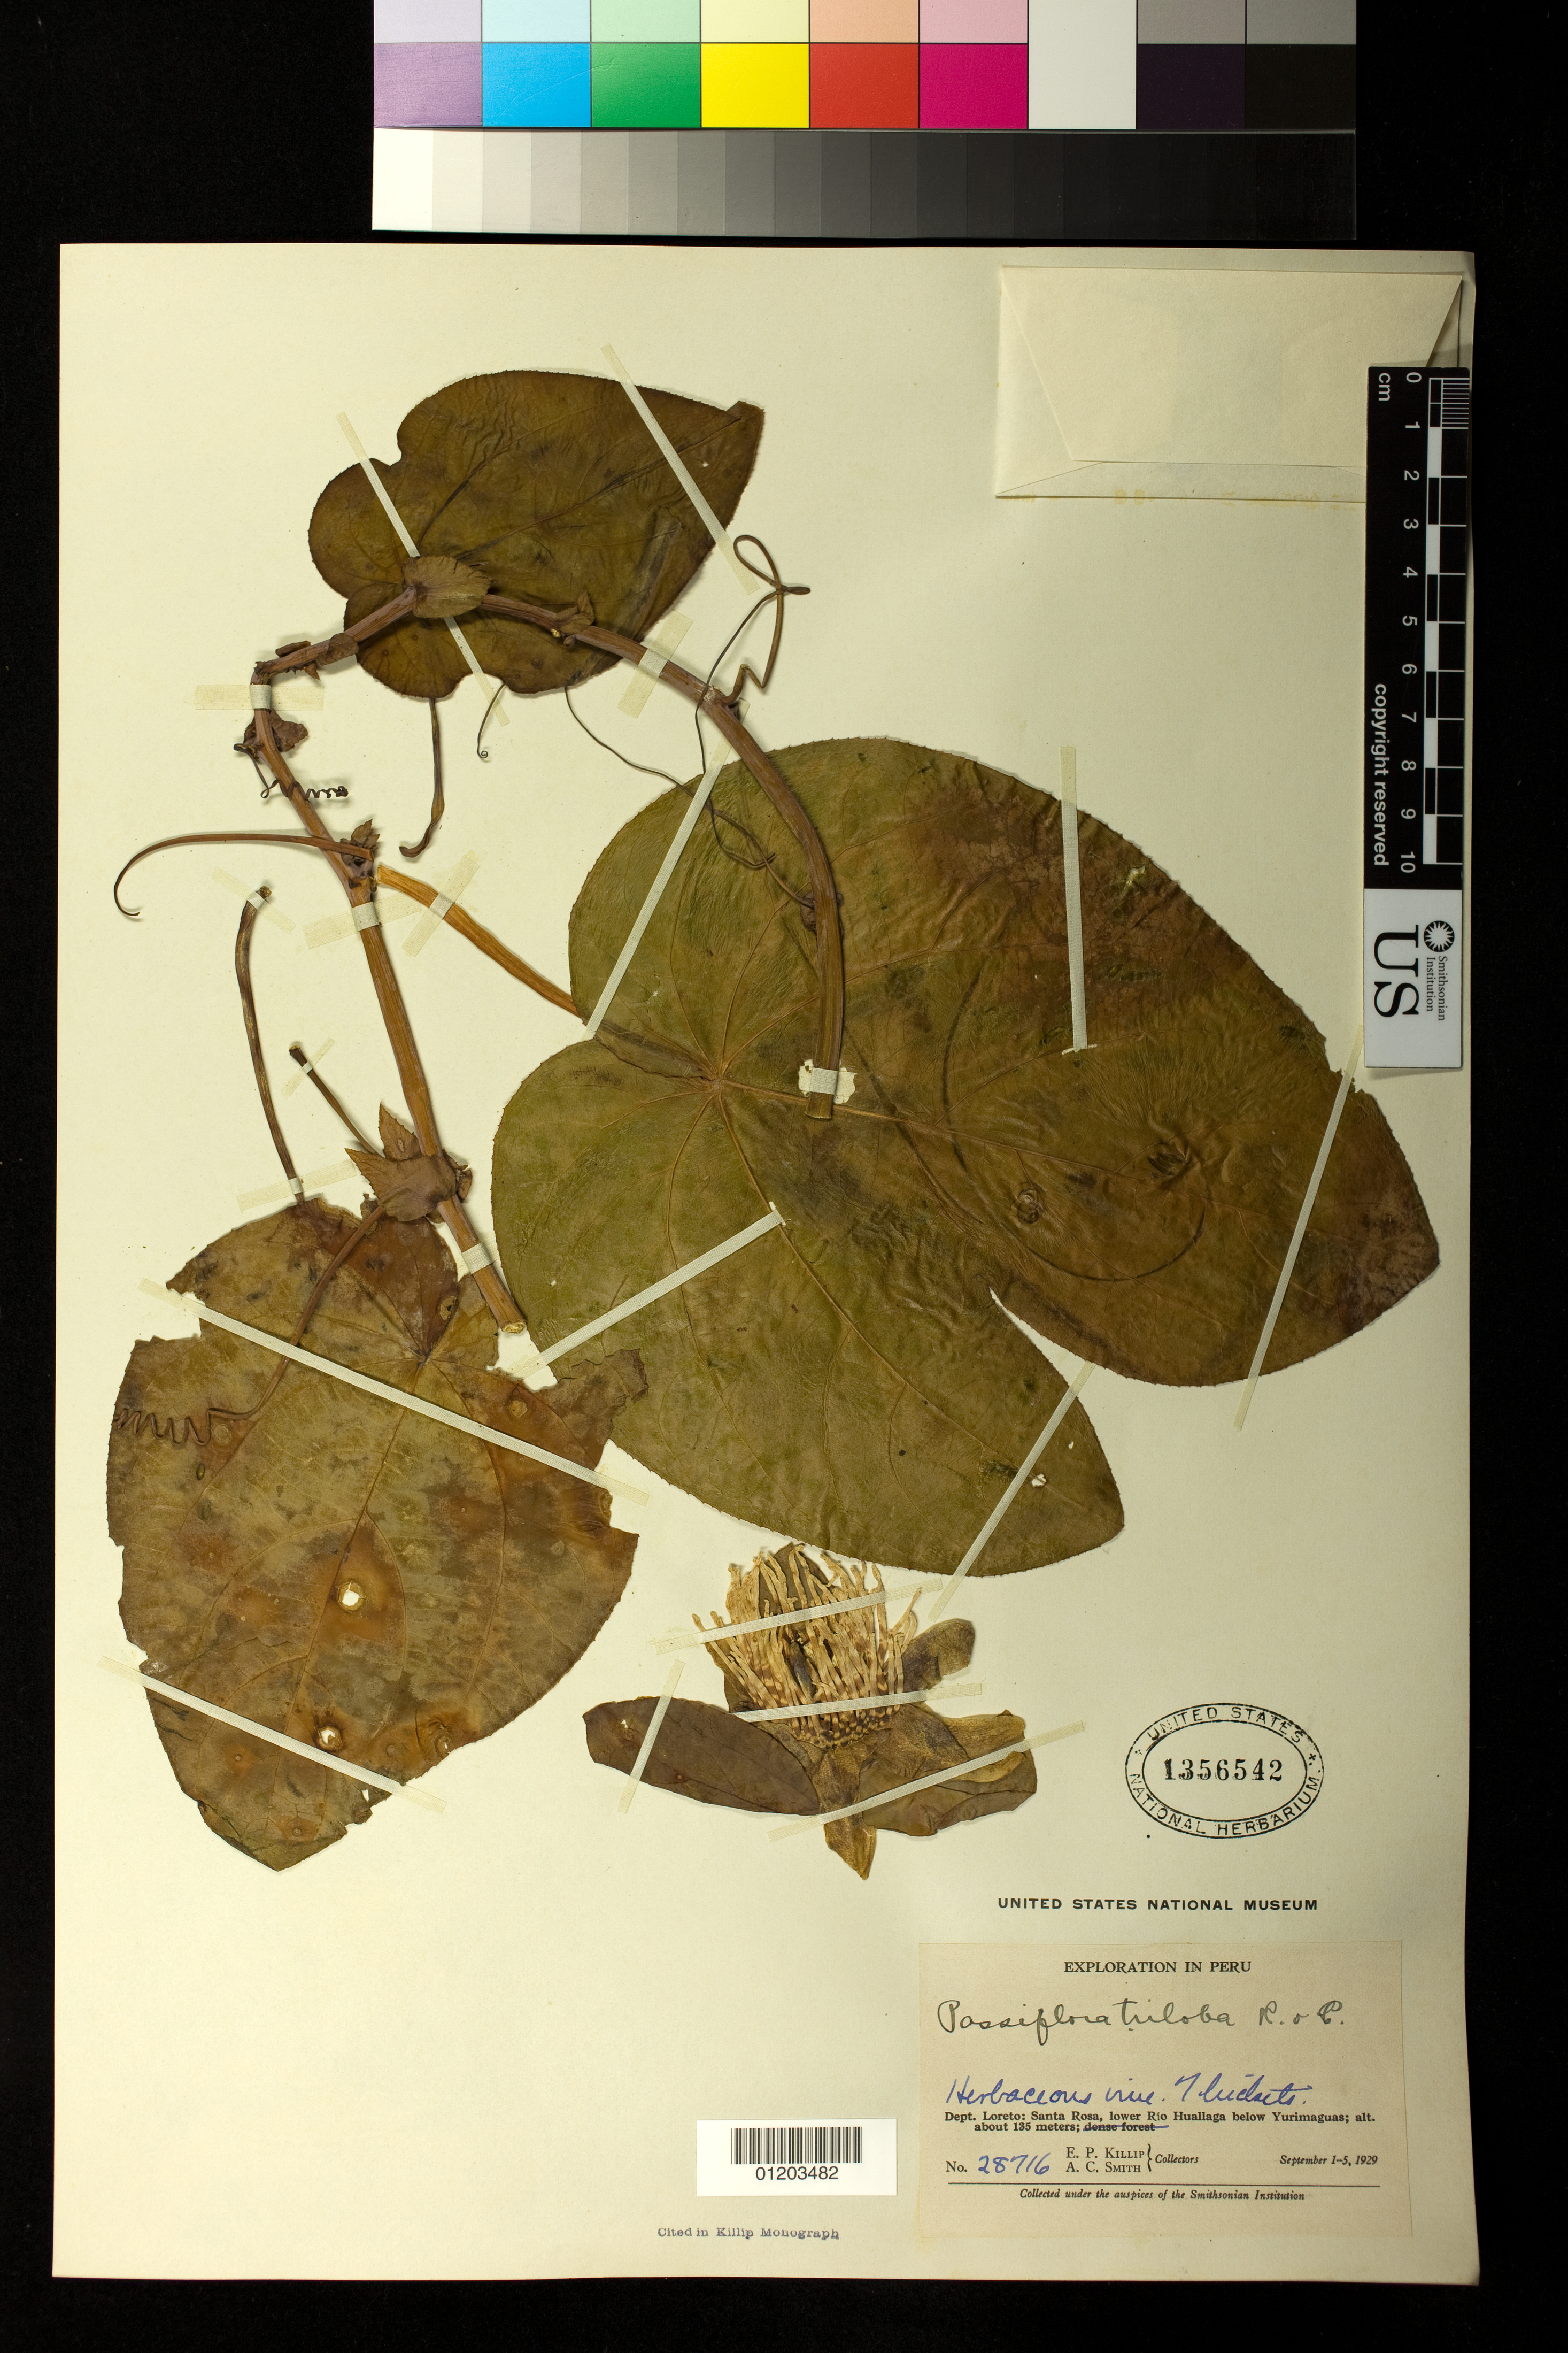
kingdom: Plantae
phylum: Tracheophyta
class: Magnoliopsida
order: Malpighiales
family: Passifloraceae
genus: Passiflora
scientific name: Passiflora triloba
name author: Ruiz & Pav. ex DC.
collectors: E. P. Killip & A. C. Smith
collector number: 28716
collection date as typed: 01 Sep 1929 to 05 Sep 1929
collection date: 1929-09-01/1929-09-05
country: Peru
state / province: Loreto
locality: Santa Rosa, lower Rio Huallaga below Yurimaguas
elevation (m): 135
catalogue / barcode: US 1356542